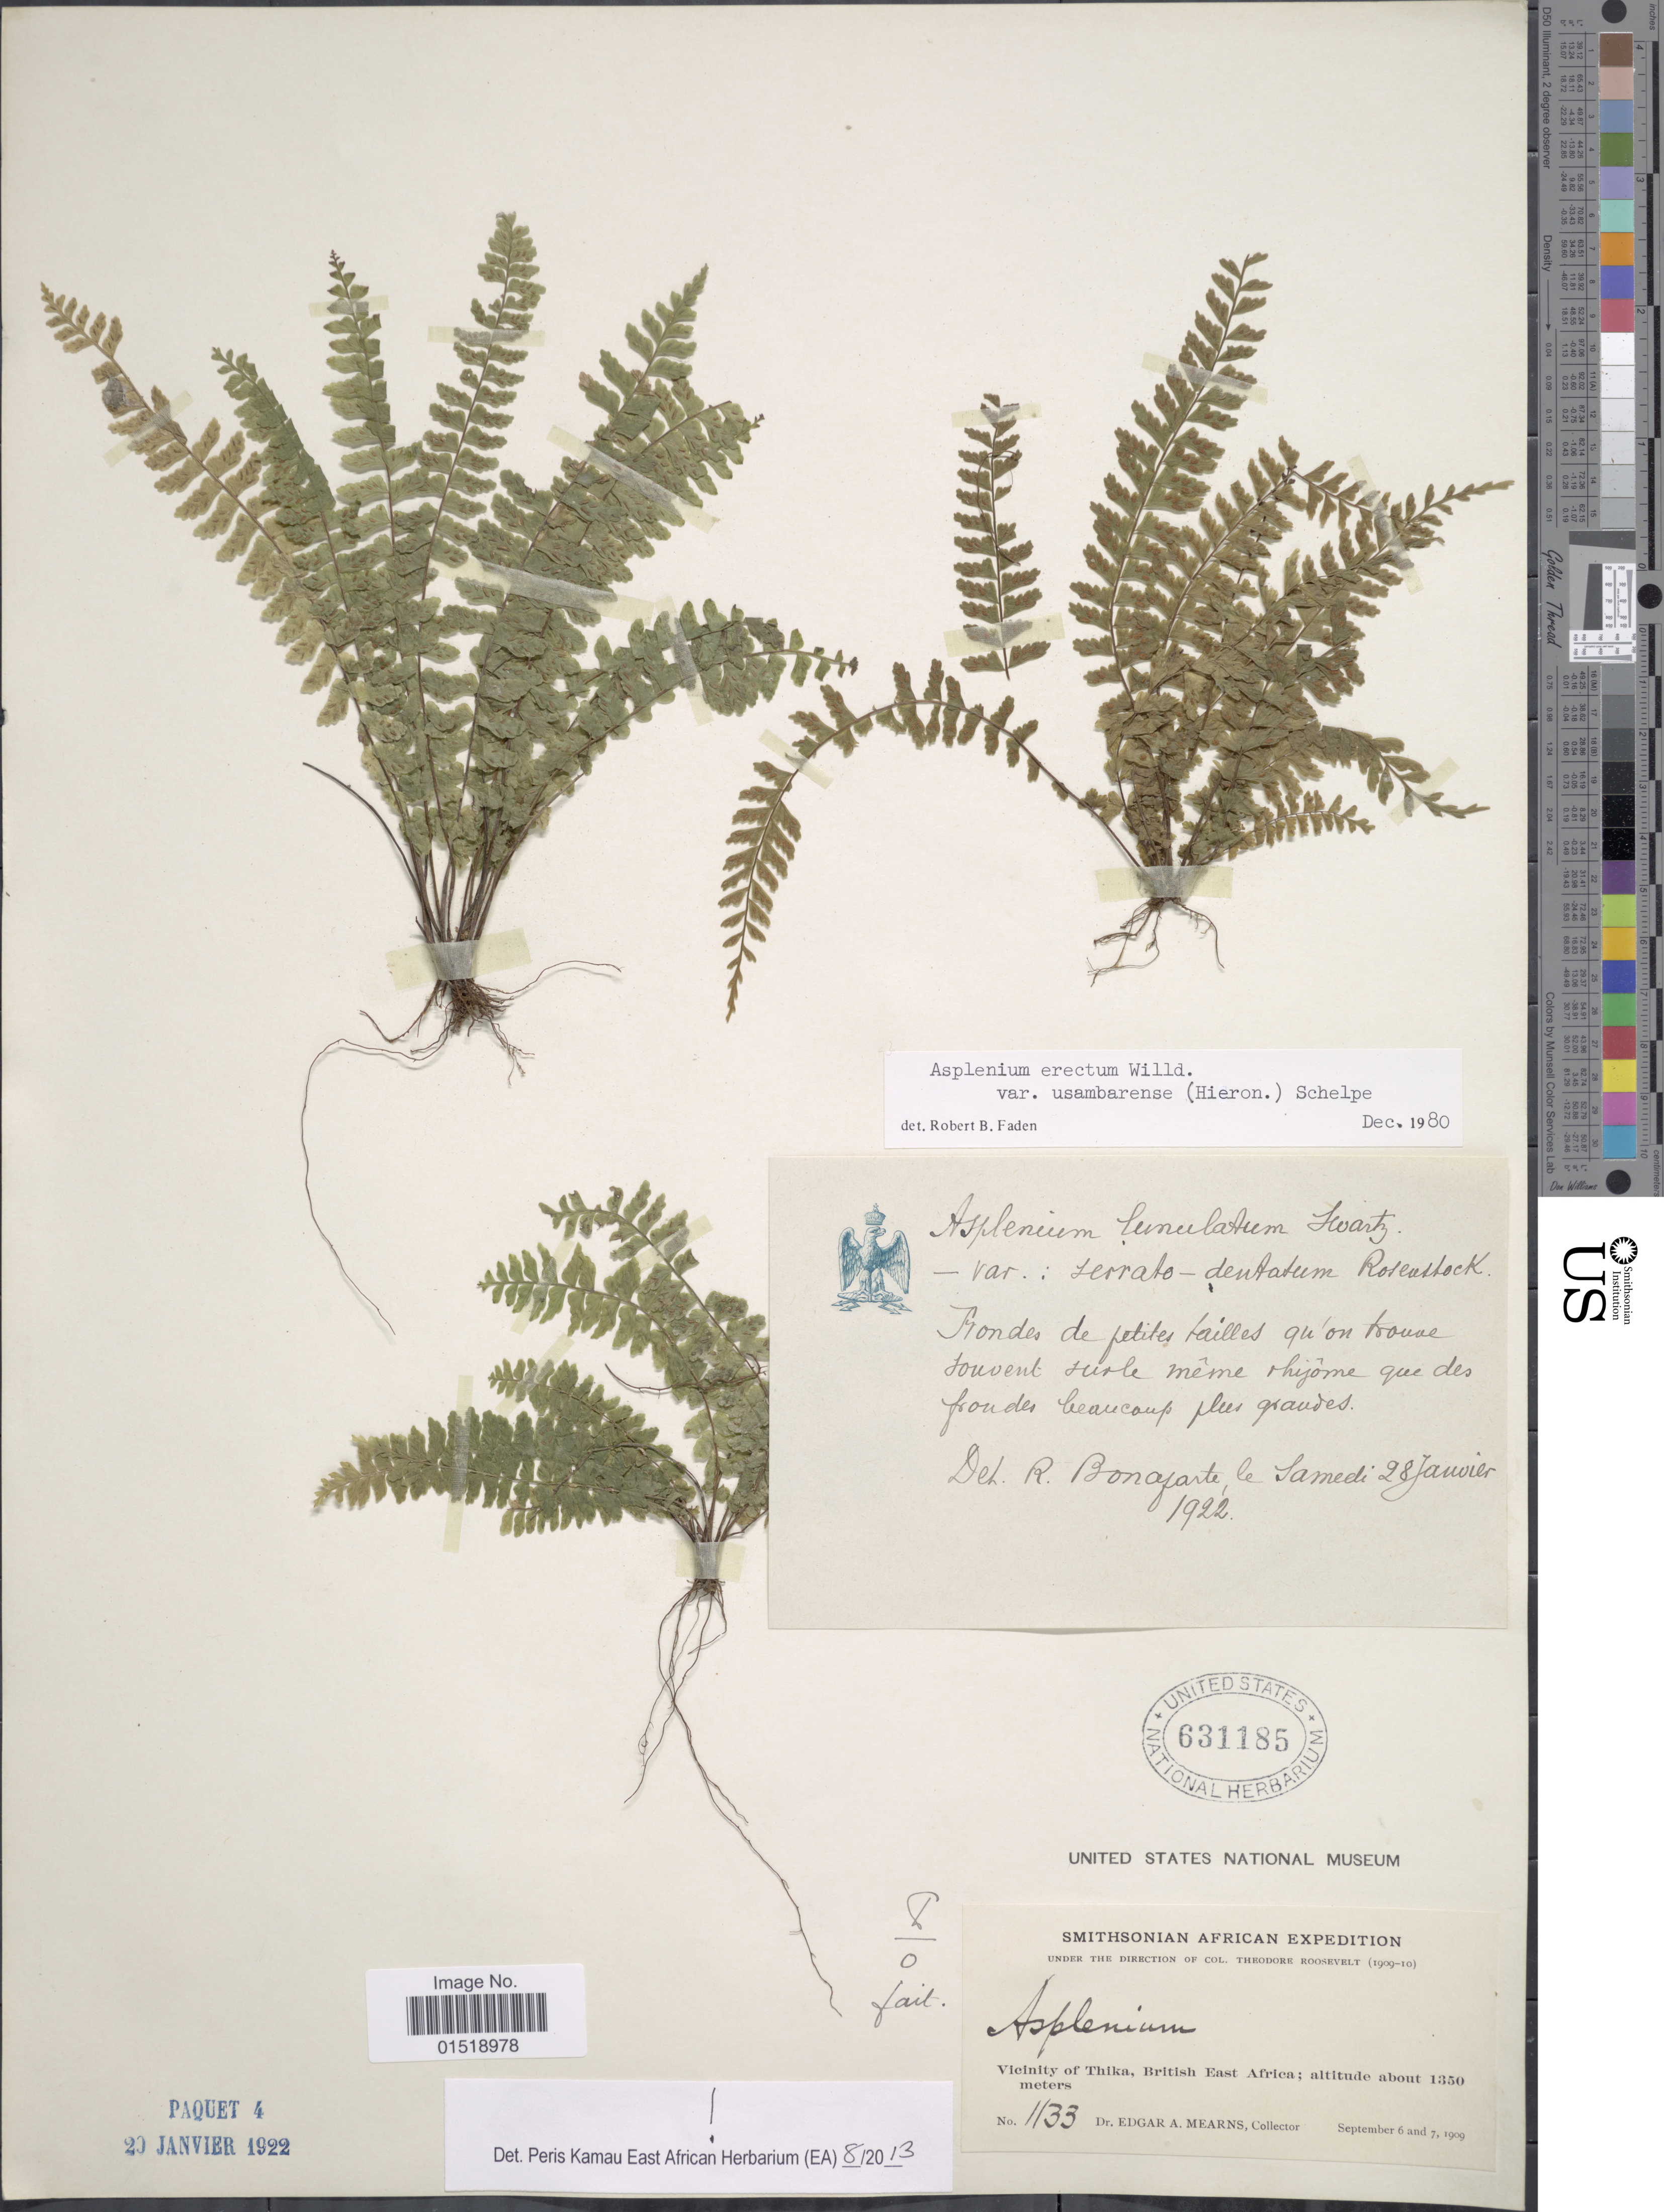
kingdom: Plantae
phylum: Tracheophyta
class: Polypodiopsida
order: Polypodiales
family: Aspleniaceae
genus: Asplenium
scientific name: Asplenium erectum var. usambarense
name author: (Hieron.) Schelpe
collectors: E. A. Mearns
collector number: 1133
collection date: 1909-09-06/1909-09-07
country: Tanzania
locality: Vicinity of Thika. British East Africa.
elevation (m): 1350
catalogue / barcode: US 631185